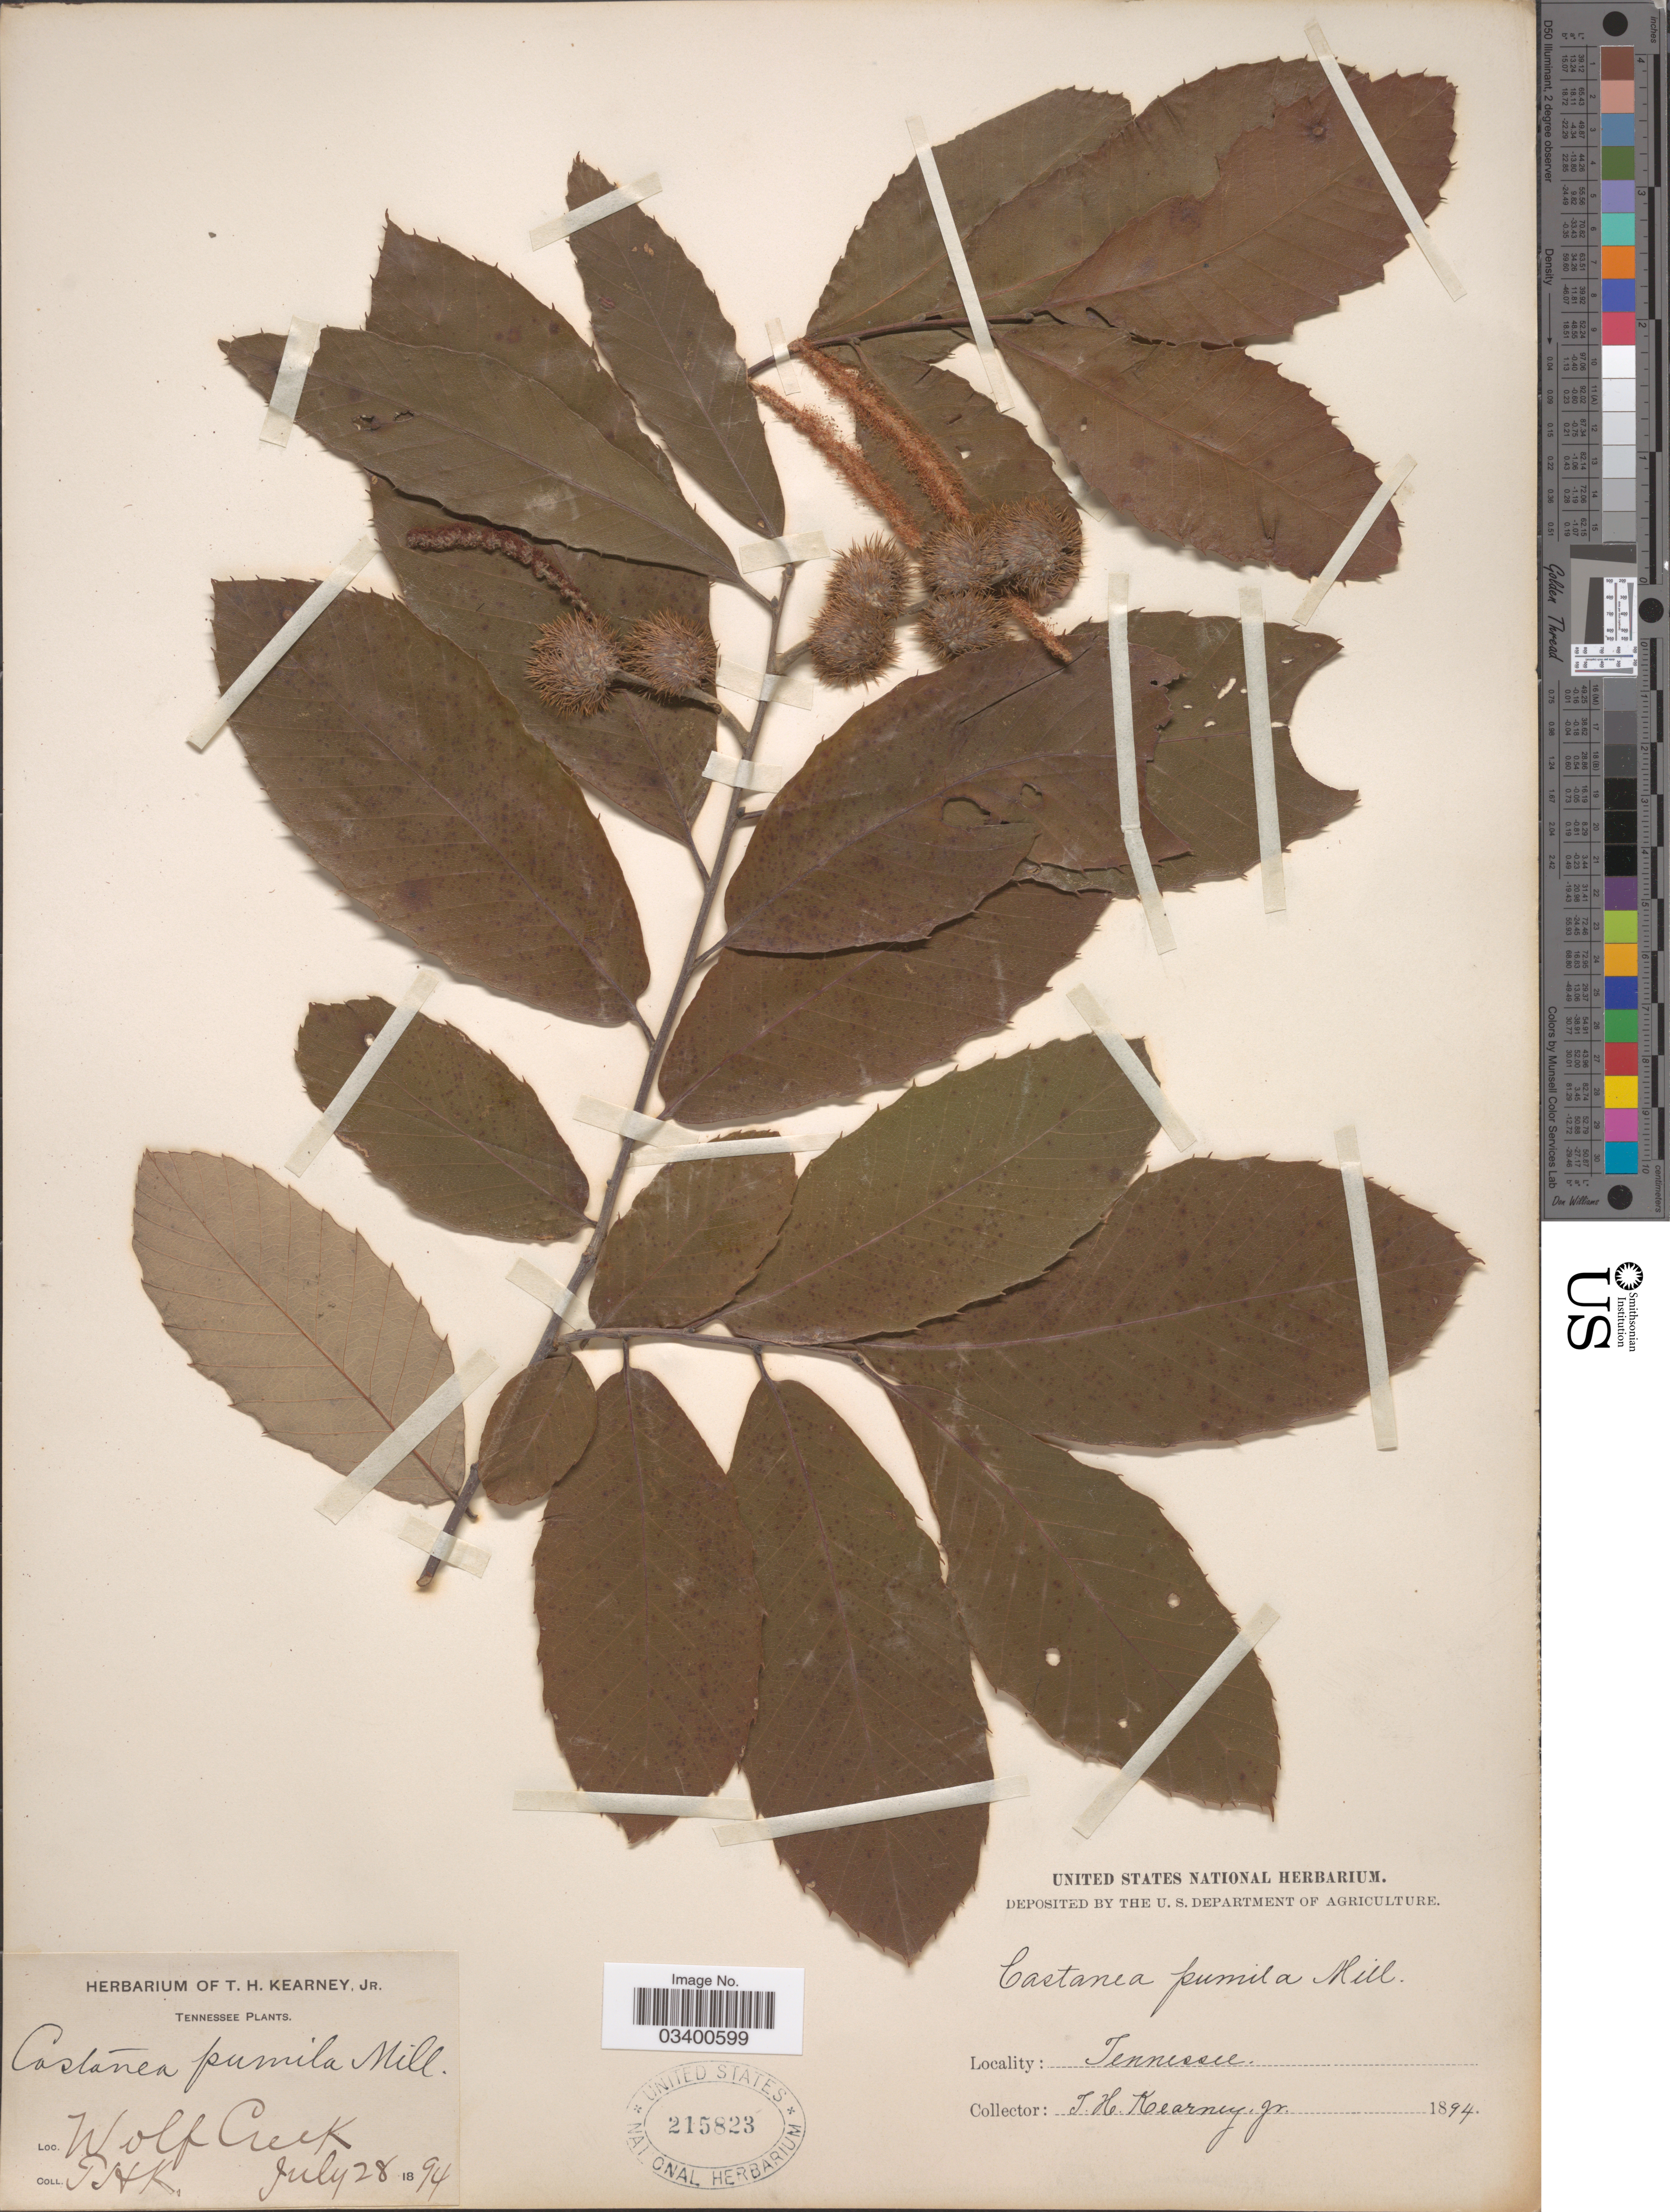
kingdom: Plantae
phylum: Tracheophyta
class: Magnoliopsida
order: Fagales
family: Fagaceae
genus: Castanea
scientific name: Castanea pumila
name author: (L.) Mill.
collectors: T. H. Kearney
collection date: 1894-07-28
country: United States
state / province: Tennessee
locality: Wolf Creek.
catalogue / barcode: US 215823